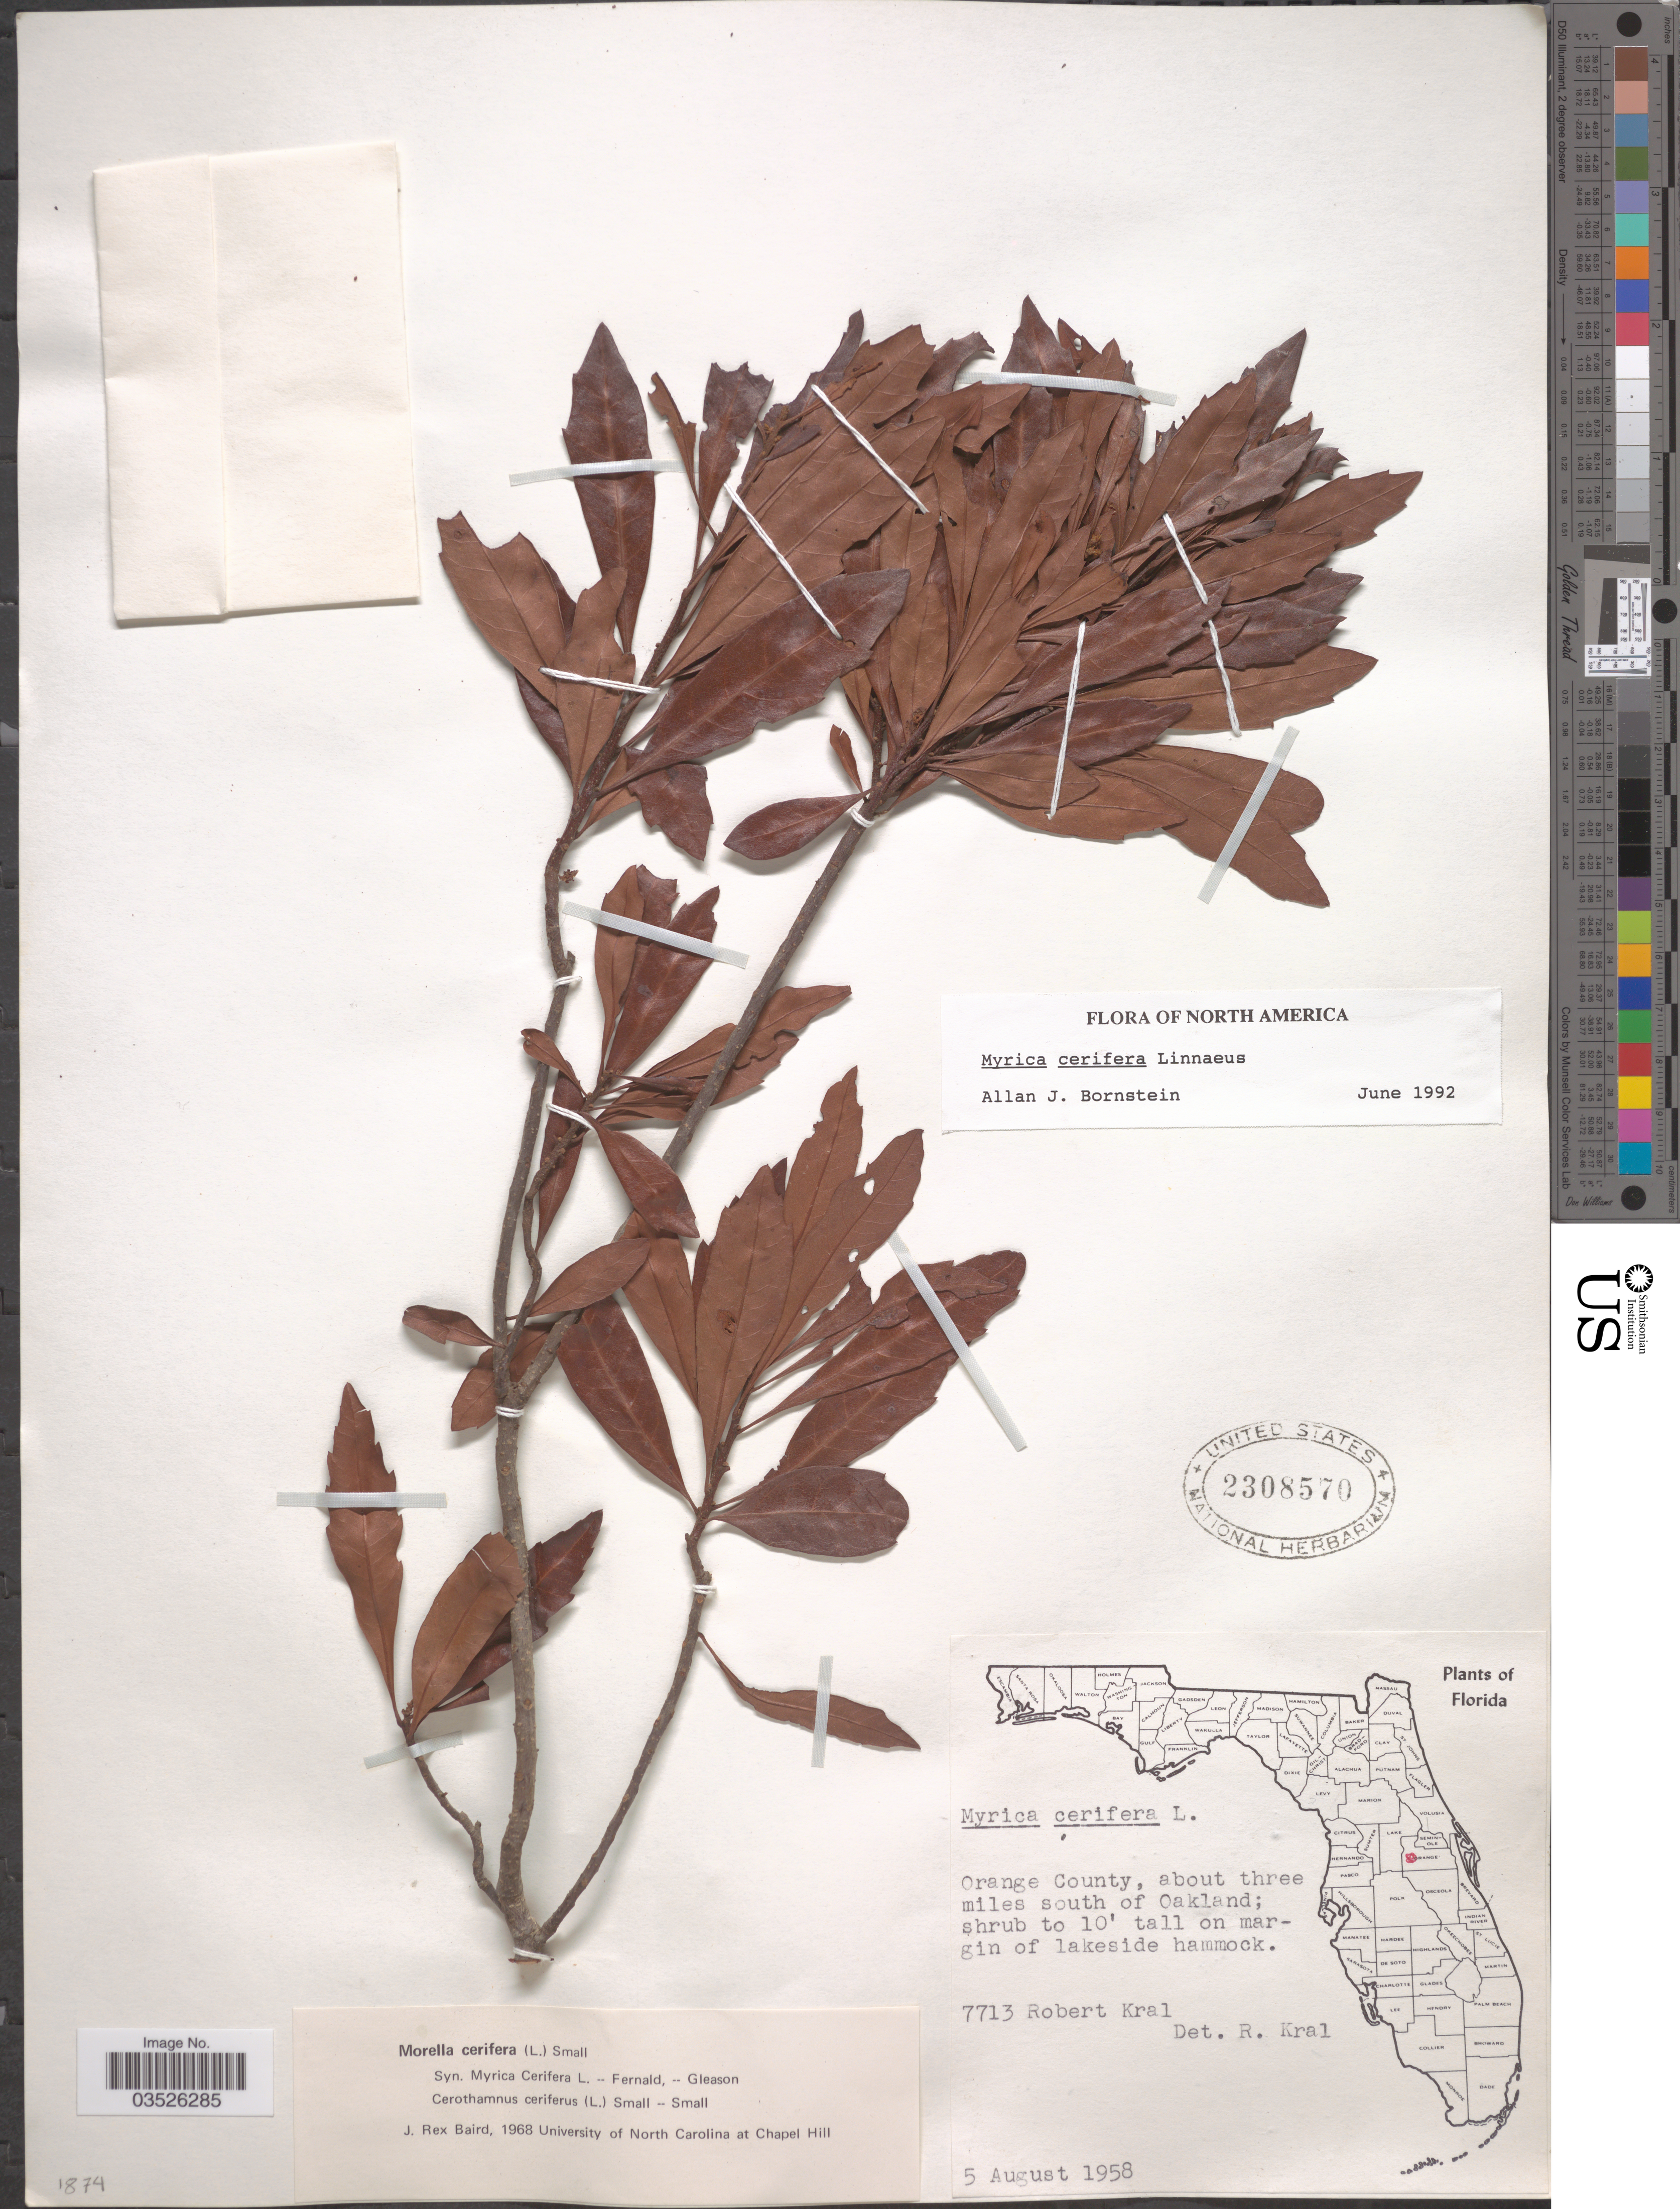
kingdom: Plantae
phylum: Tracheophyta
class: Magnoliopsida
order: Fagales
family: Myricaceae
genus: Morella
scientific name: Morella cerifera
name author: (L.) Small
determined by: Baird, James Rex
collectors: R. Kral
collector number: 7713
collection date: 1958-08-05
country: United States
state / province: Florida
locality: Orange County, about three miles south of Oakland.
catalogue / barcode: US 2308570